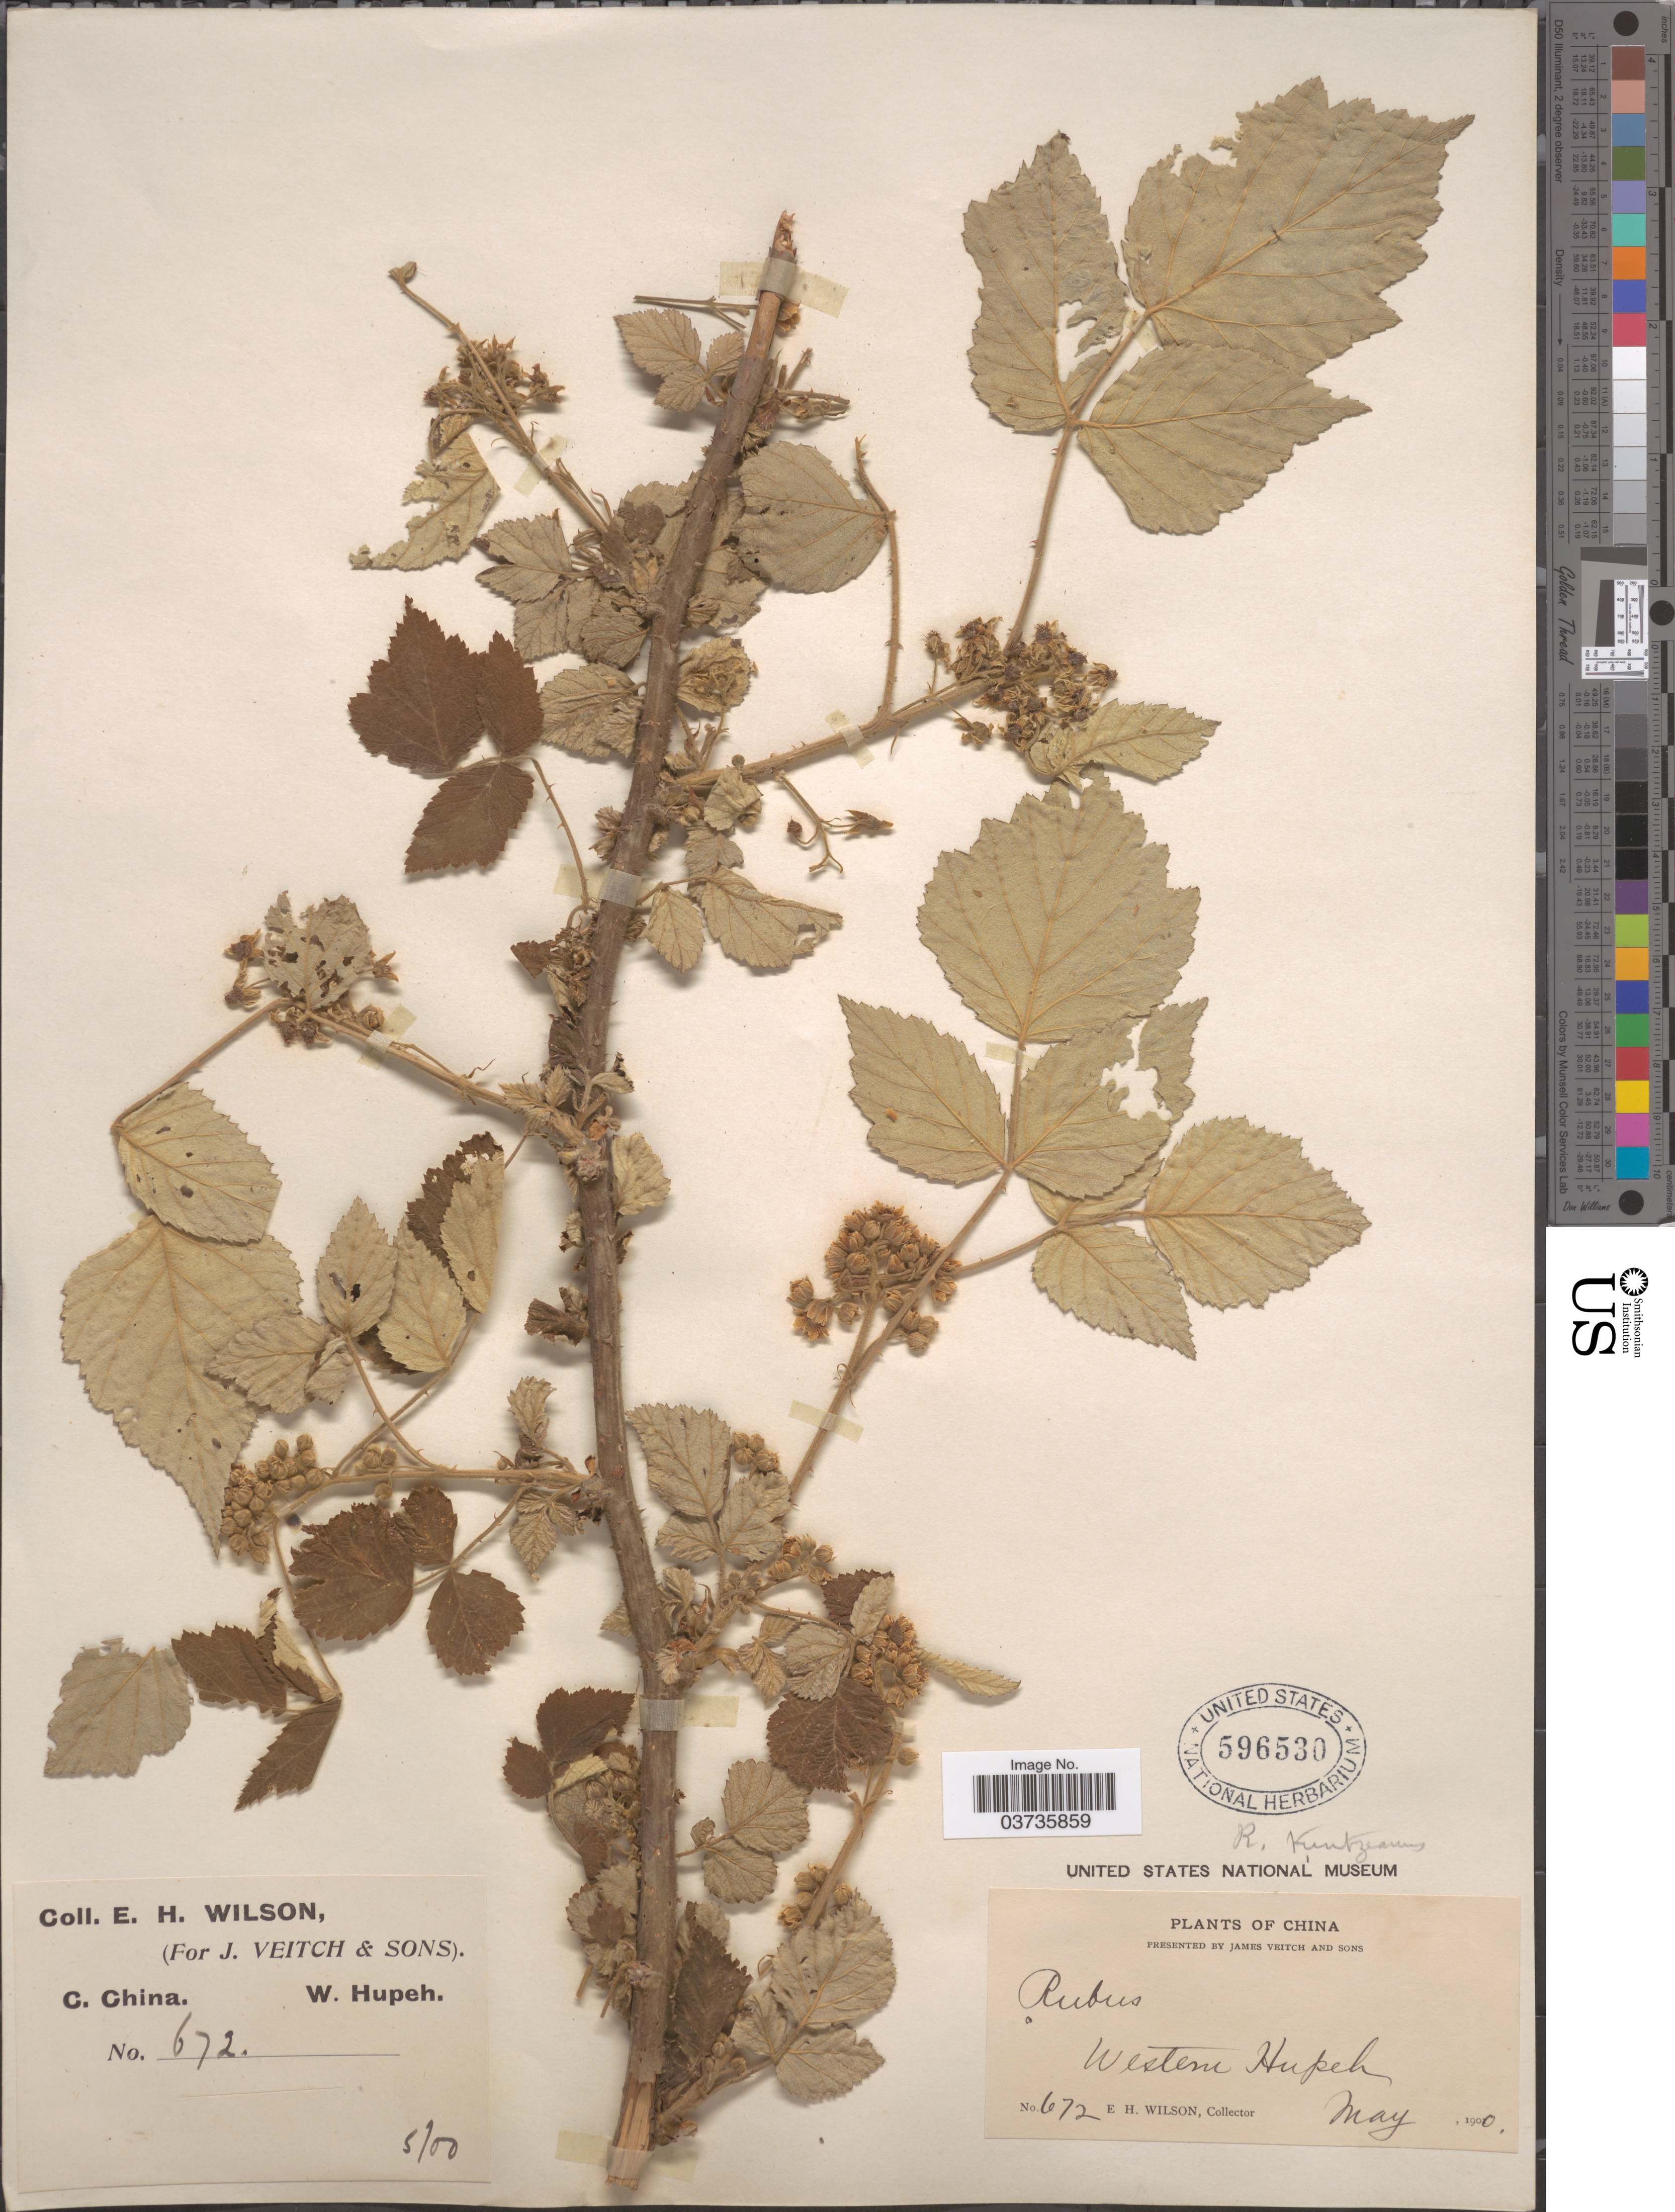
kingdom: Plantae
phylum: Tracheophyta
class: Magnoliopsida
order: Rosales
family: Rosaceae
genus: Rubus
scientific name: Rubus innominatus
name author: S. Moore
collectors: E. Wilson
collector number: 672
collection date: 1900-05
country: China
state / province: Hubei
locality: C. China. Western Hupeh.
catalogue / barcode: US 596530